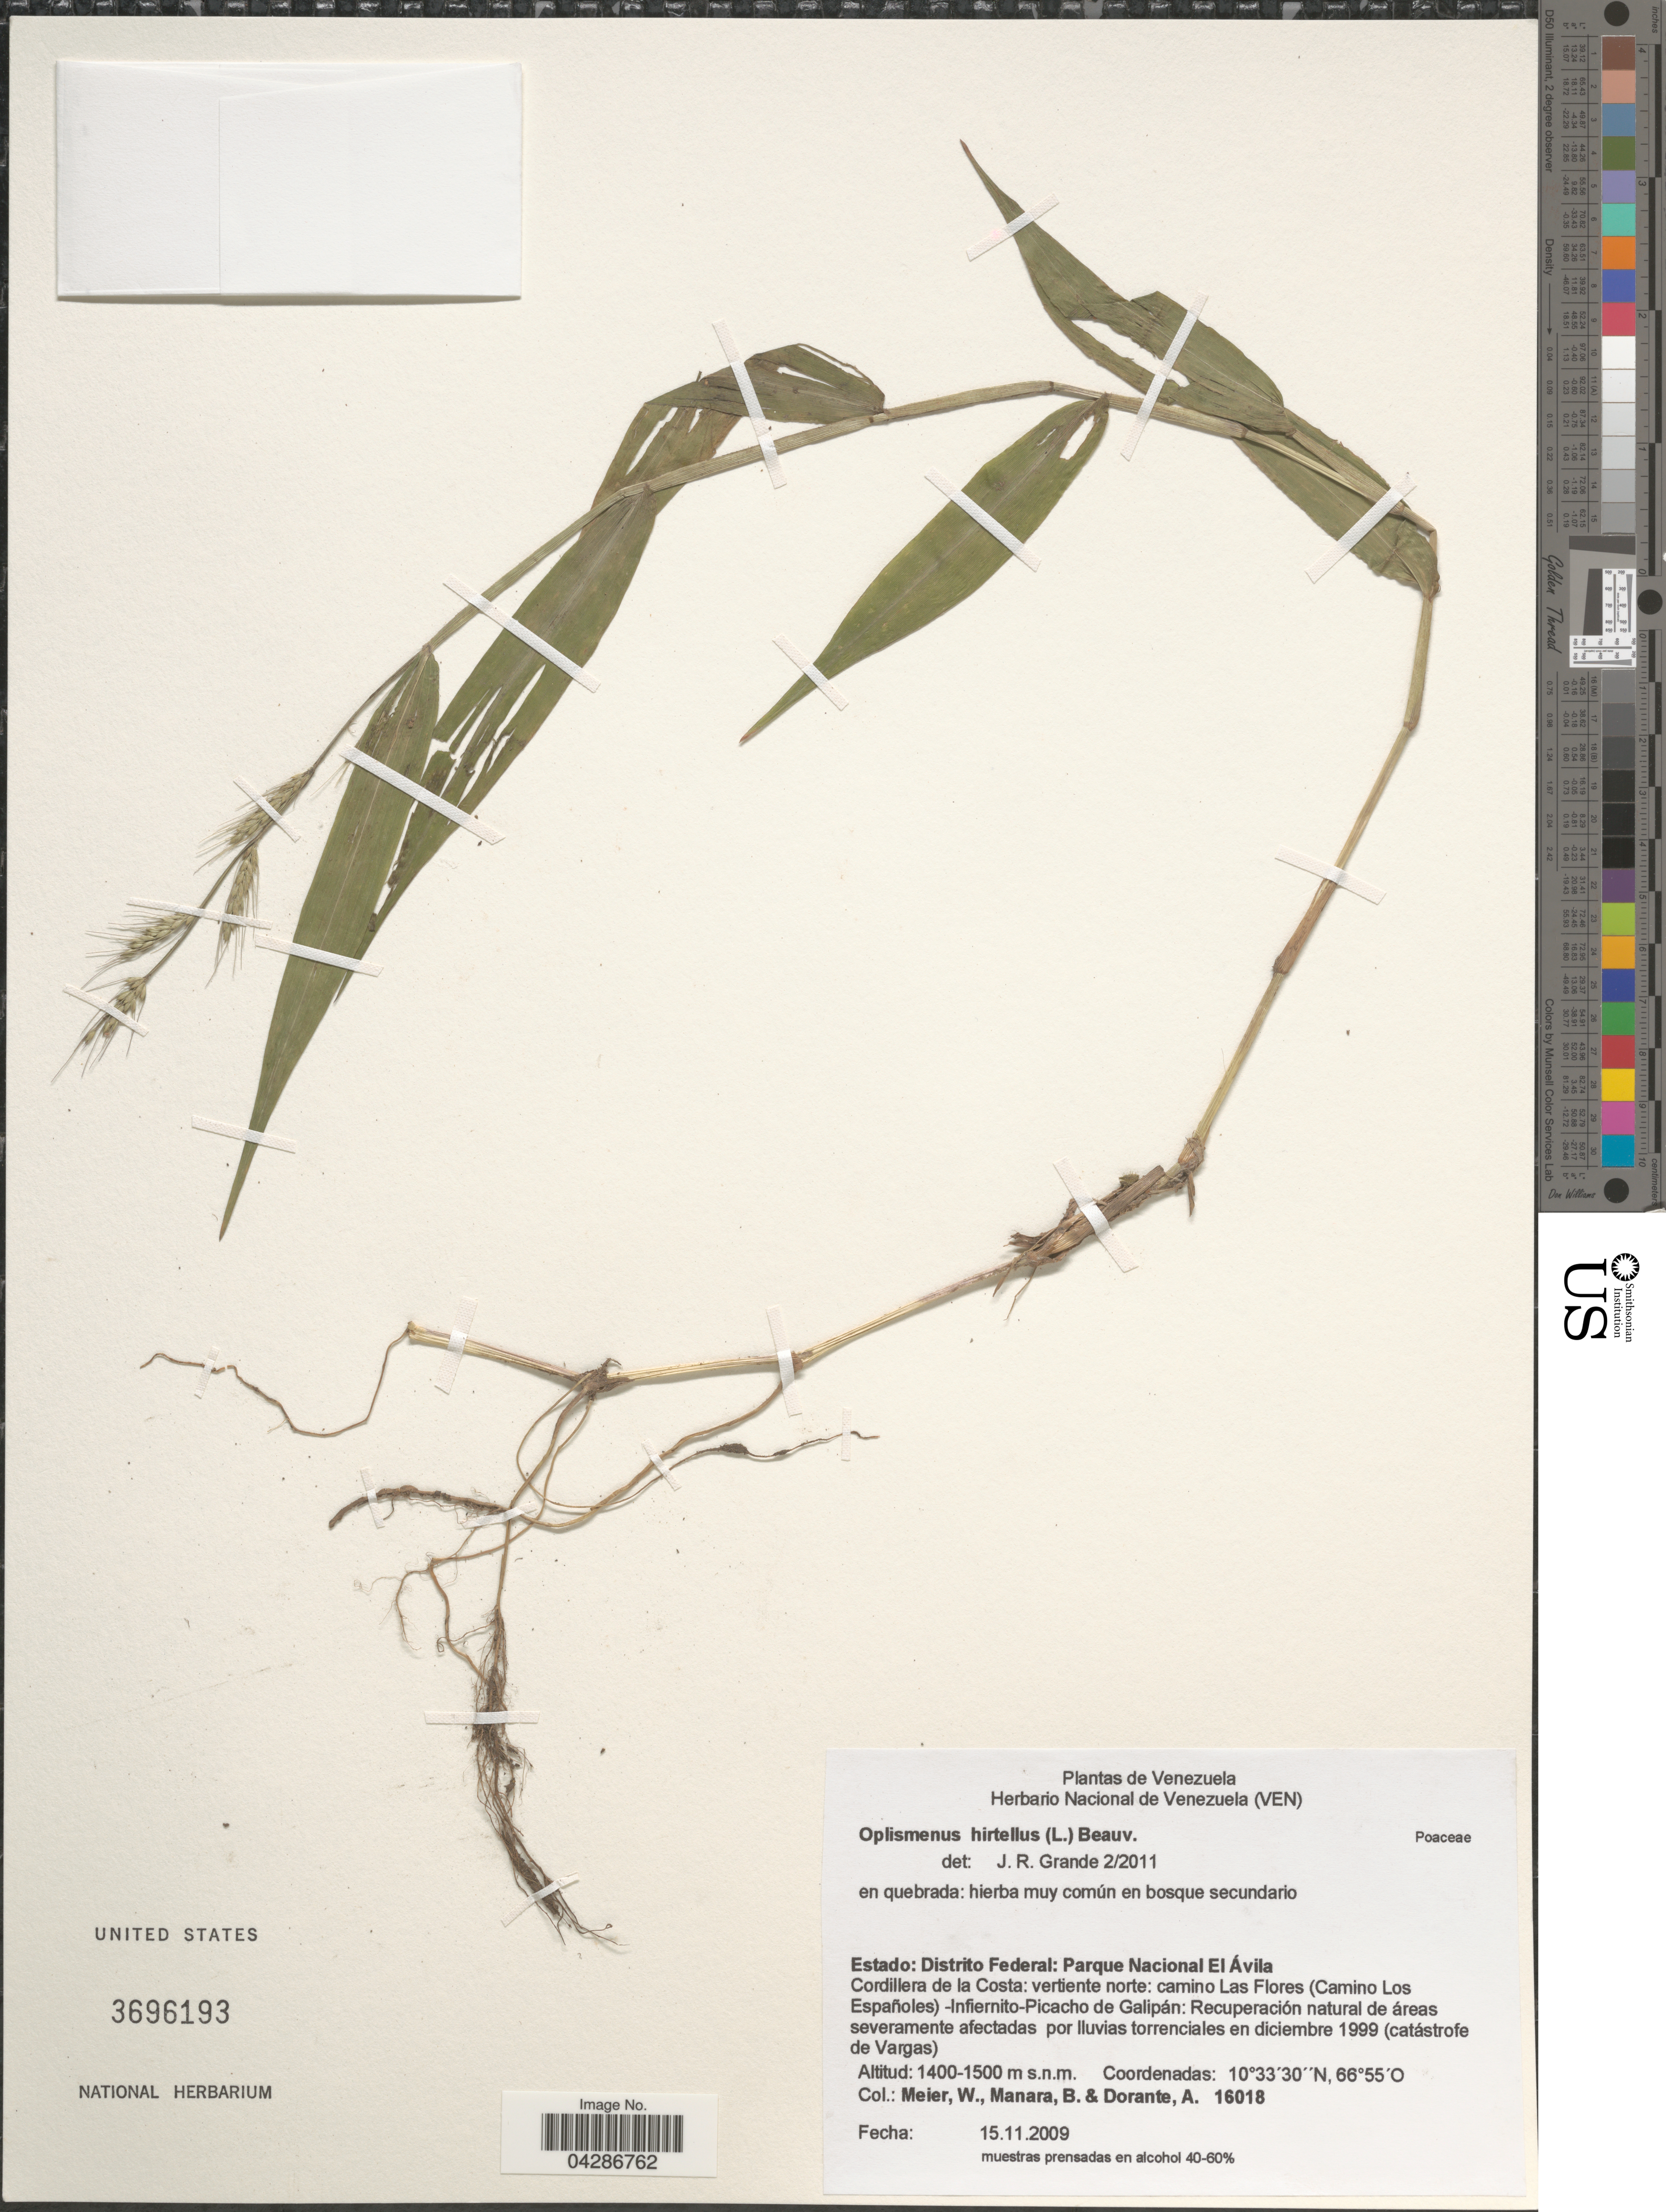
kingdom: Plantae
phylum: Tracheophyta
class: Liliopsida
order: Poales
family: Poaceae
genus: Oplismenus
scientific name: Oplismenus hirtellus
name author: (L.) P. Beauv.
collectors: W. Meier, B. Manara & A. Dorante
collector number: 16018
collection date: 2009-11-15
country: Venezuela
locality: Estado: Distrito Federal: Parque Nacional El Ávila. Cordillera de la Costa: vertiente norte: camino Las Flores (Camino Los Españoles) -Infiernito-Picacho de Galipán.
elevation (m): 1400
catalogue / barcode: US 3696193